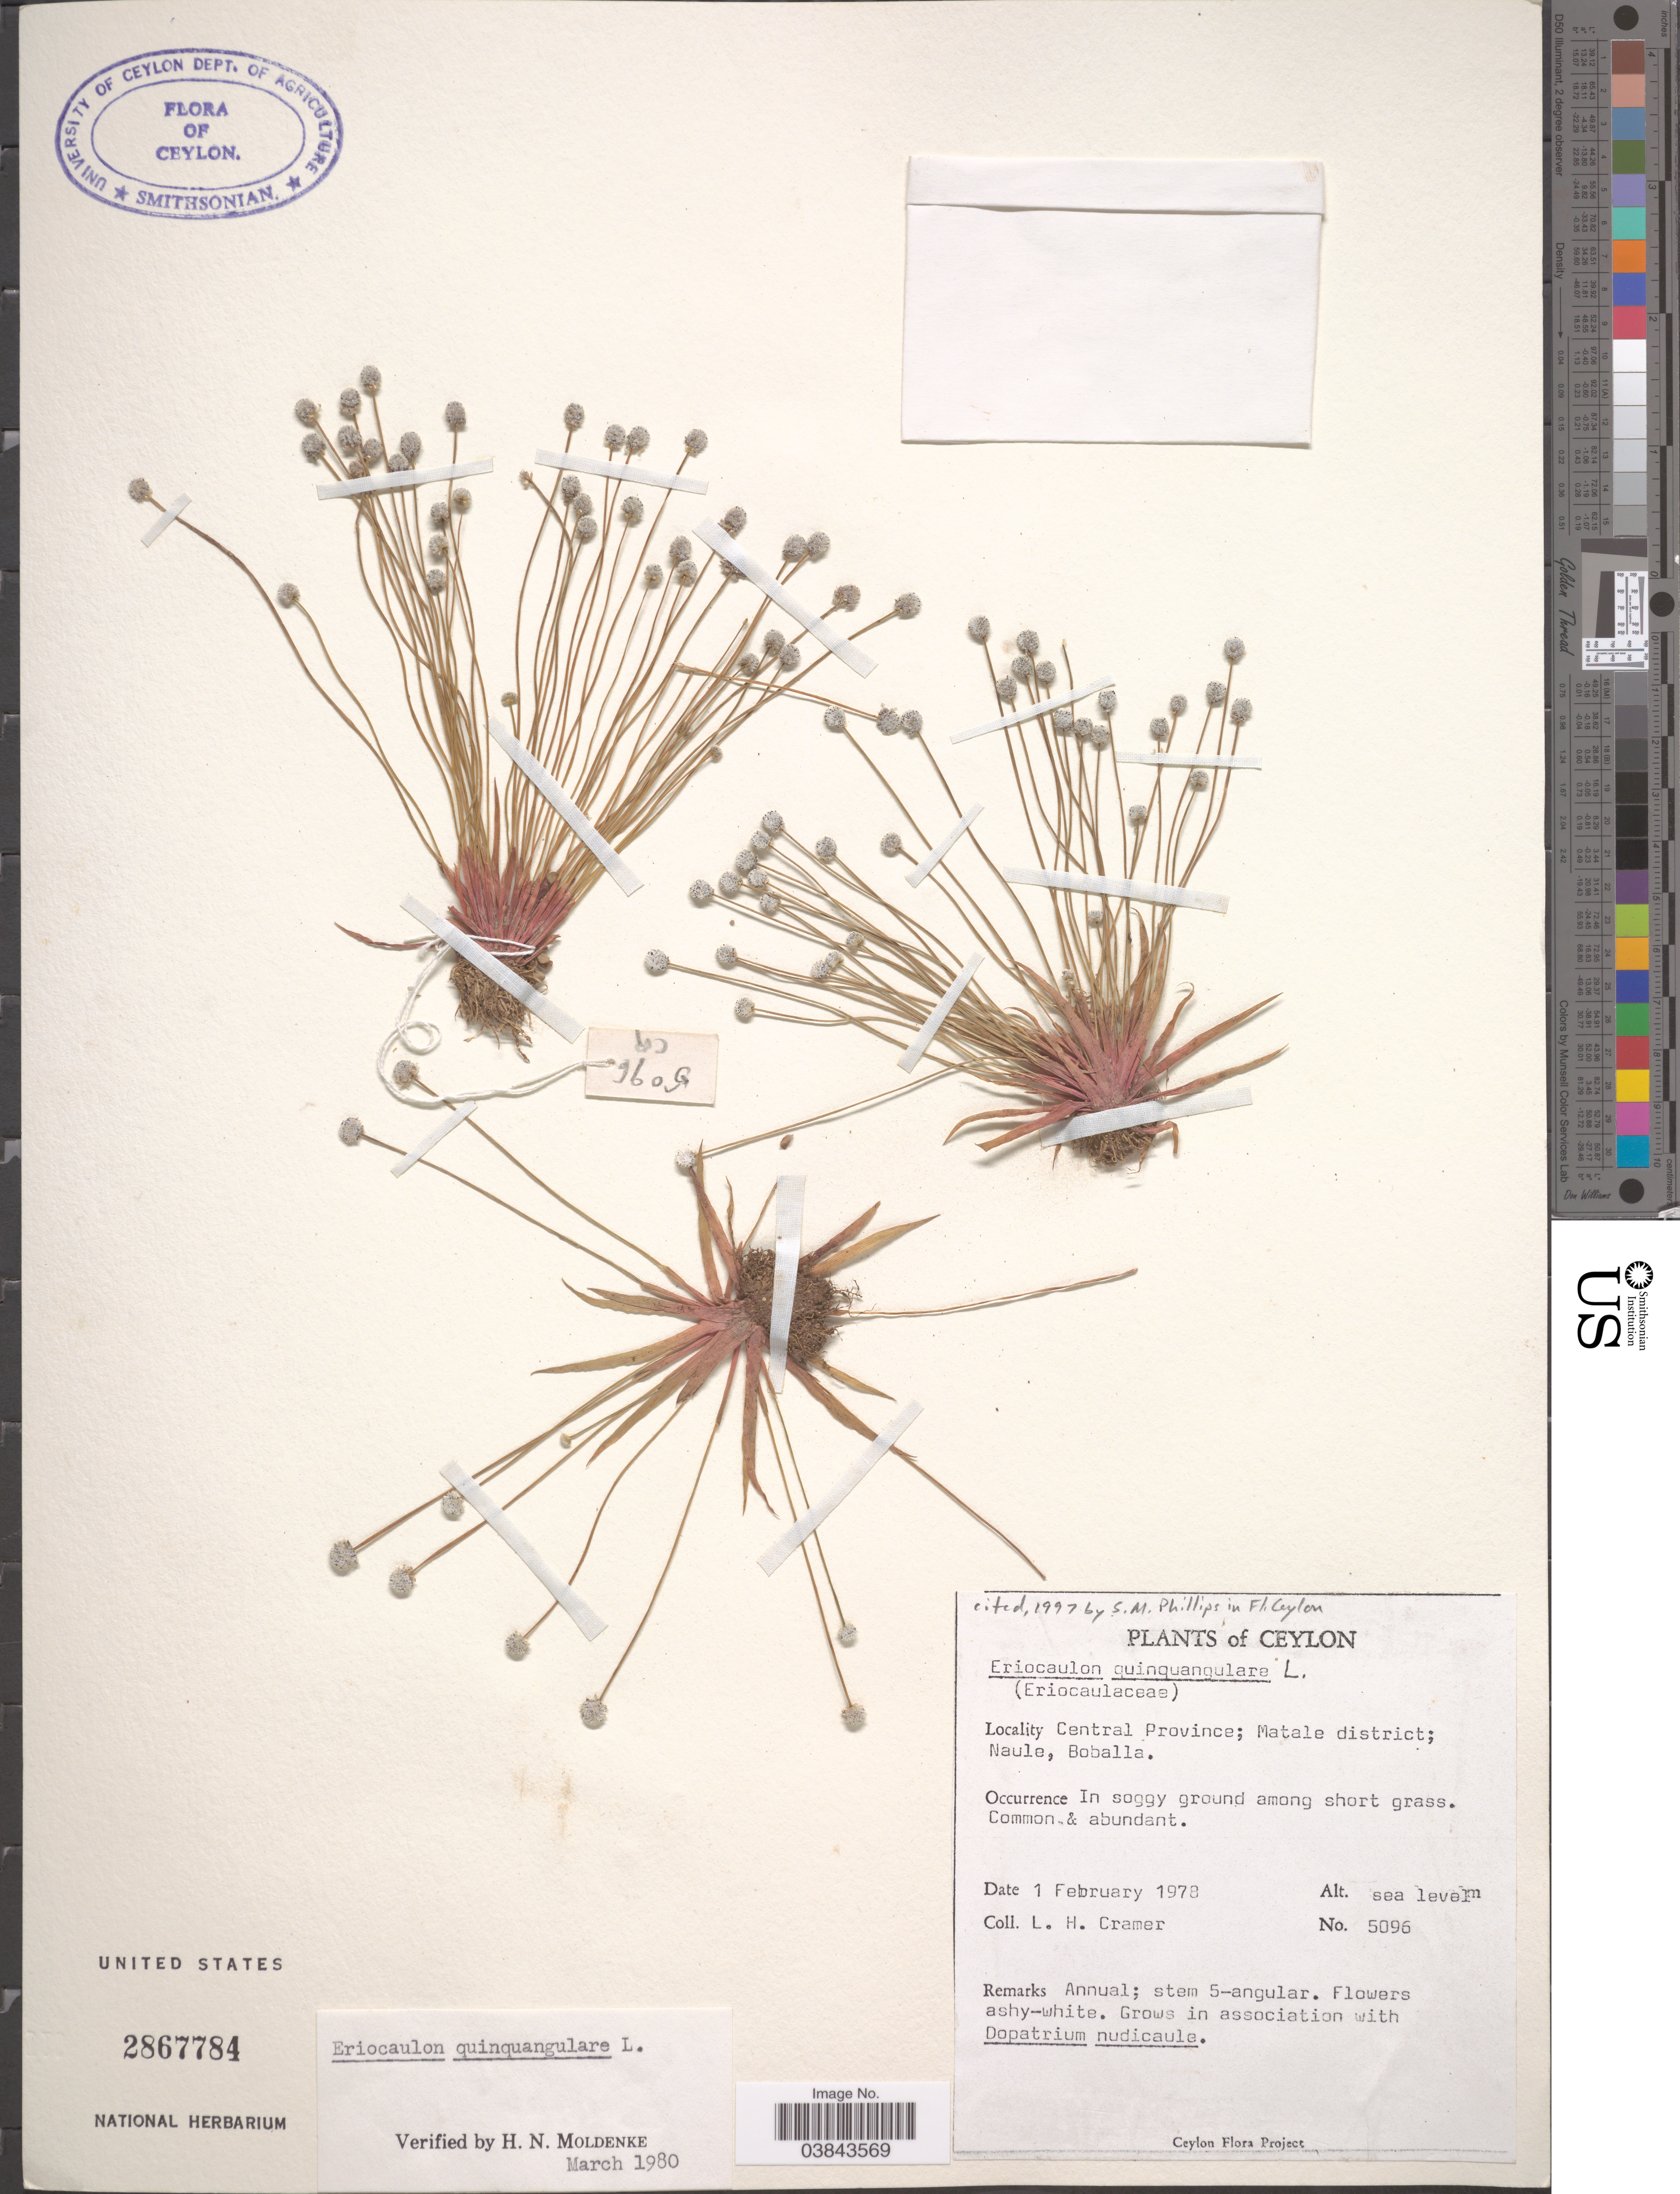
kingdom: Plantae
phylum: Tracheophyta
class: Liliopsida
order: Poales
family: Eriocaulaceae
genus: Eriocaulon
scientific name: Eriocaulon quinquangulare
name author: L.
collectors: L. H. Cramer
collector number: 5096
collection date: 1978-02-01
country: Sri Lanka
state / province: Central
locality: Ceylon. Matale district; Naule, Boballa.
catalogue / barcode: US 2867784